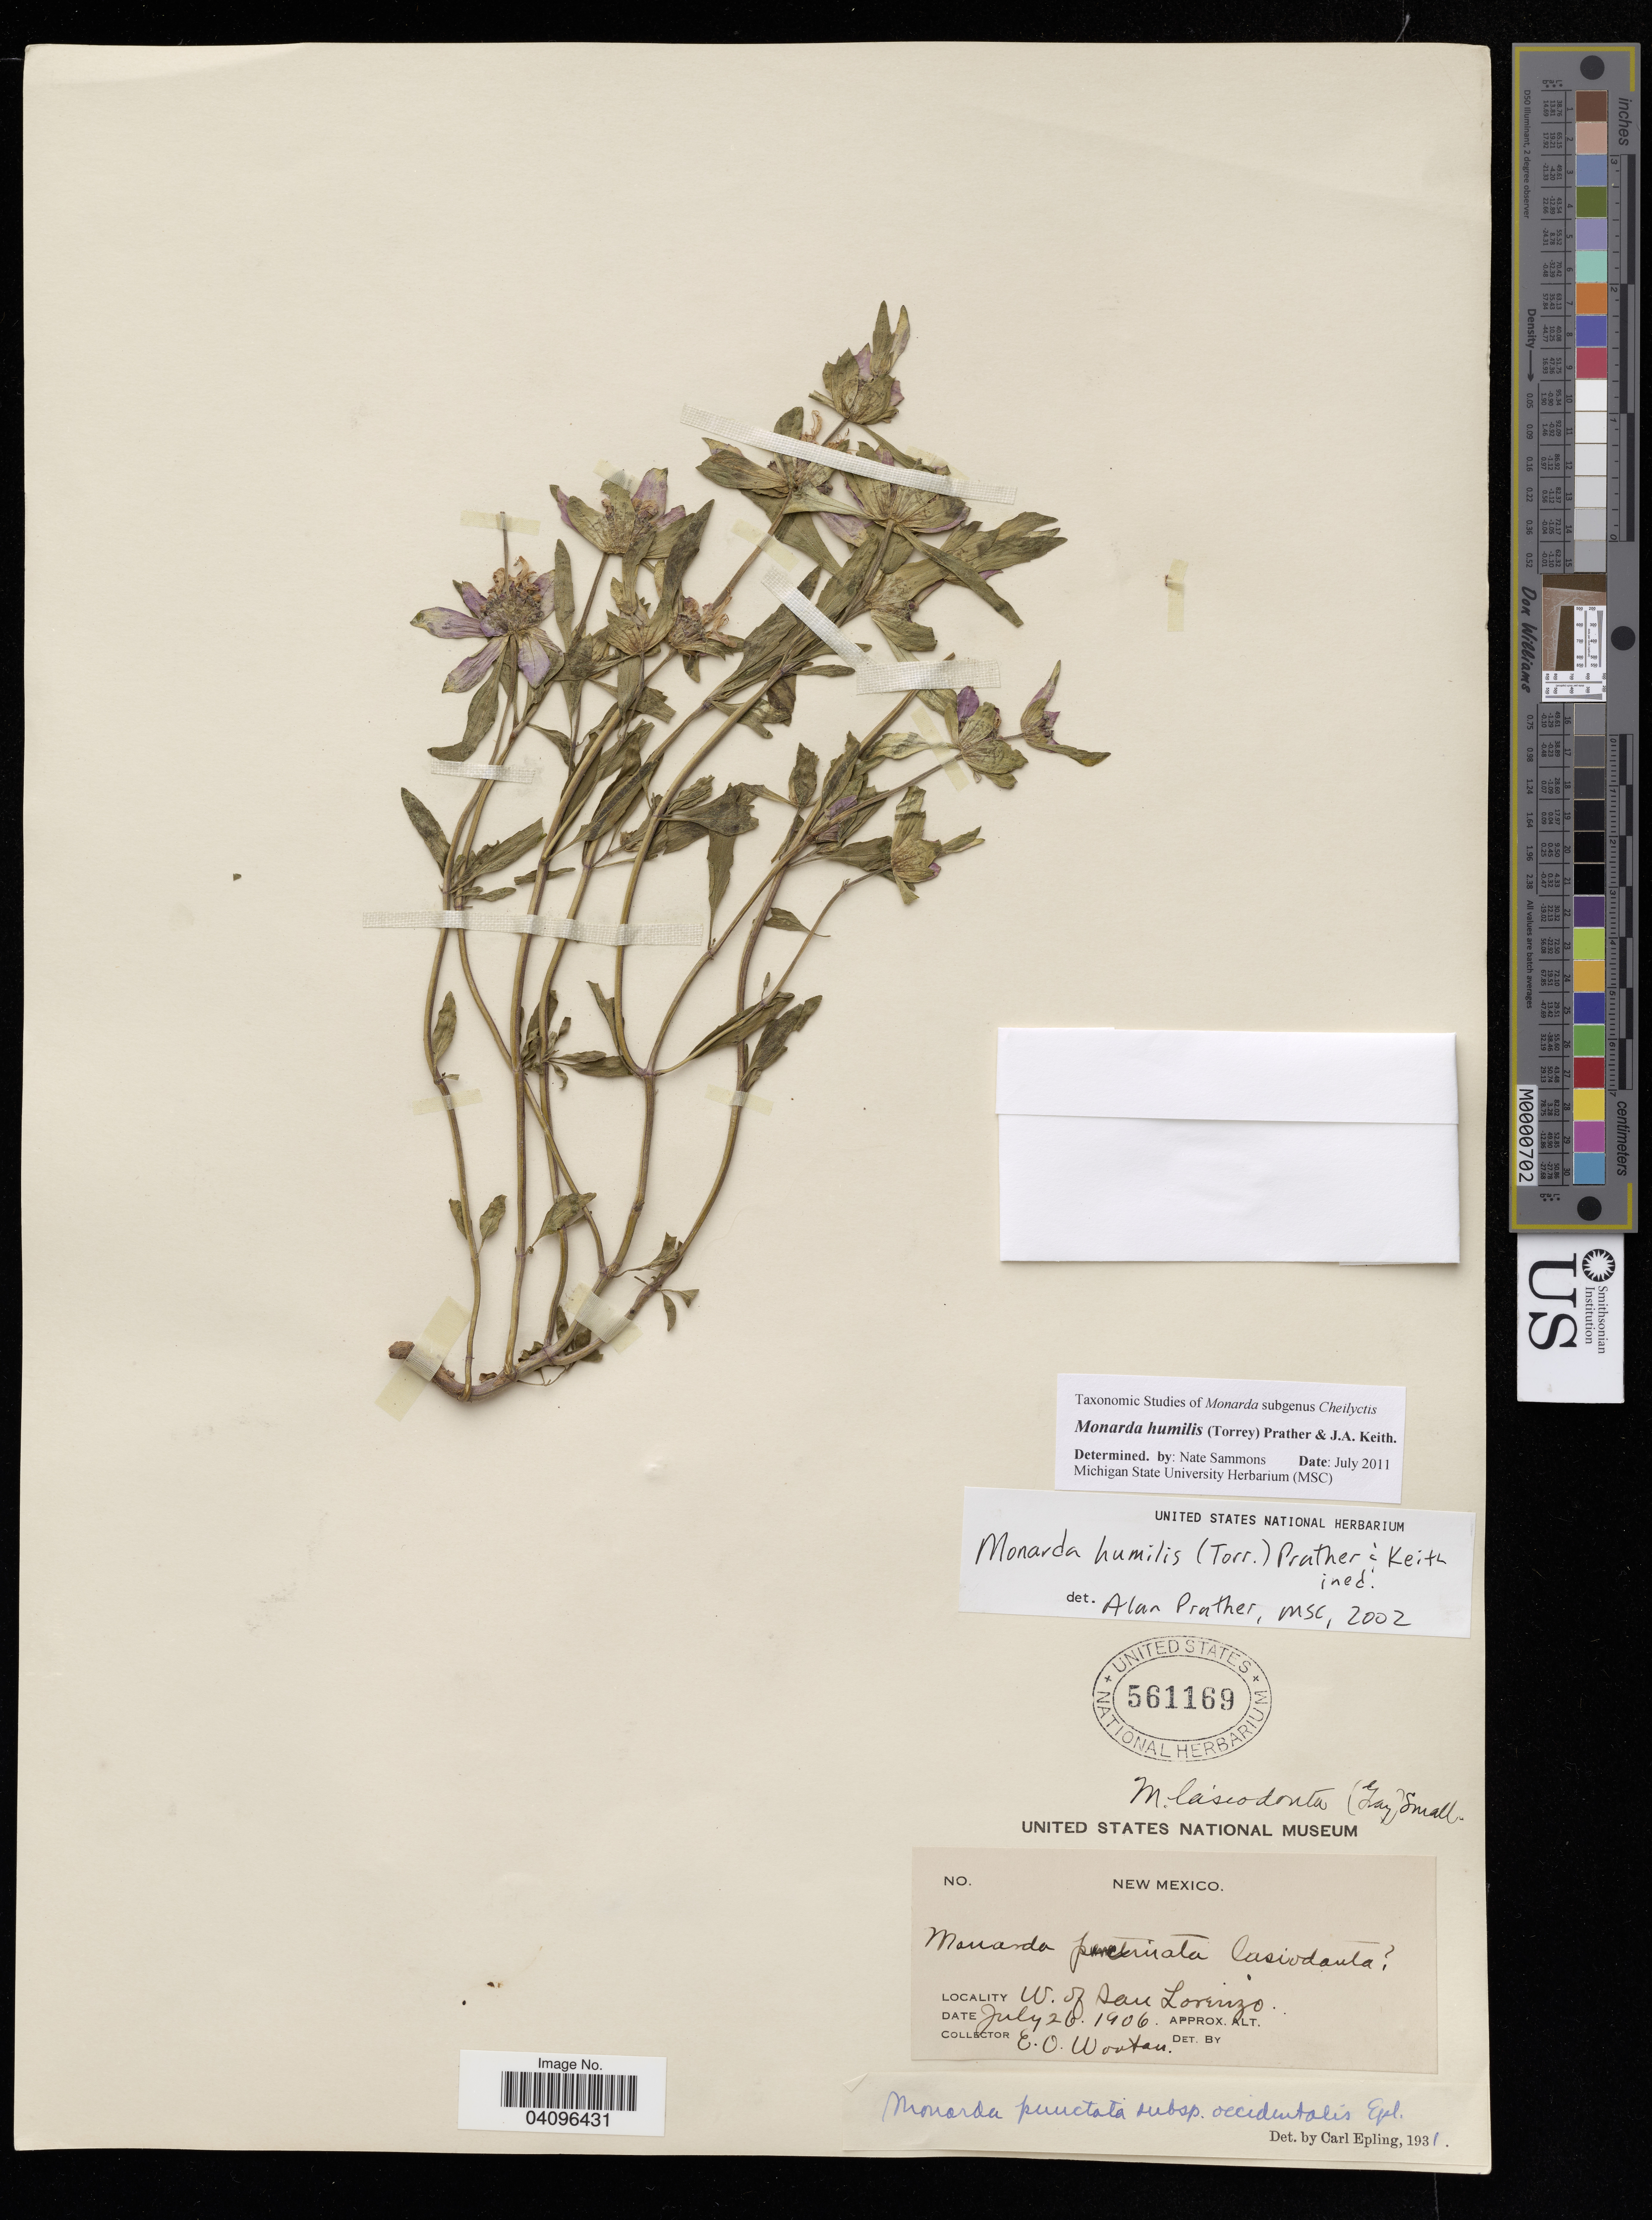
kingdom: Plantae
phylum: Tracheophyta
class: Magnoliopsida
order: Lamiales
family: Lamiaceae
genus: Monarda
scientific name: Monarda humilis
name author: (Torr.) Prather & Keith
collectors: E. Wortan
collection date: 1906-07-26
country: United States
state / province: New Mexico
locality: W. of San Lorenzo.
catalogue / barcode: US 561169